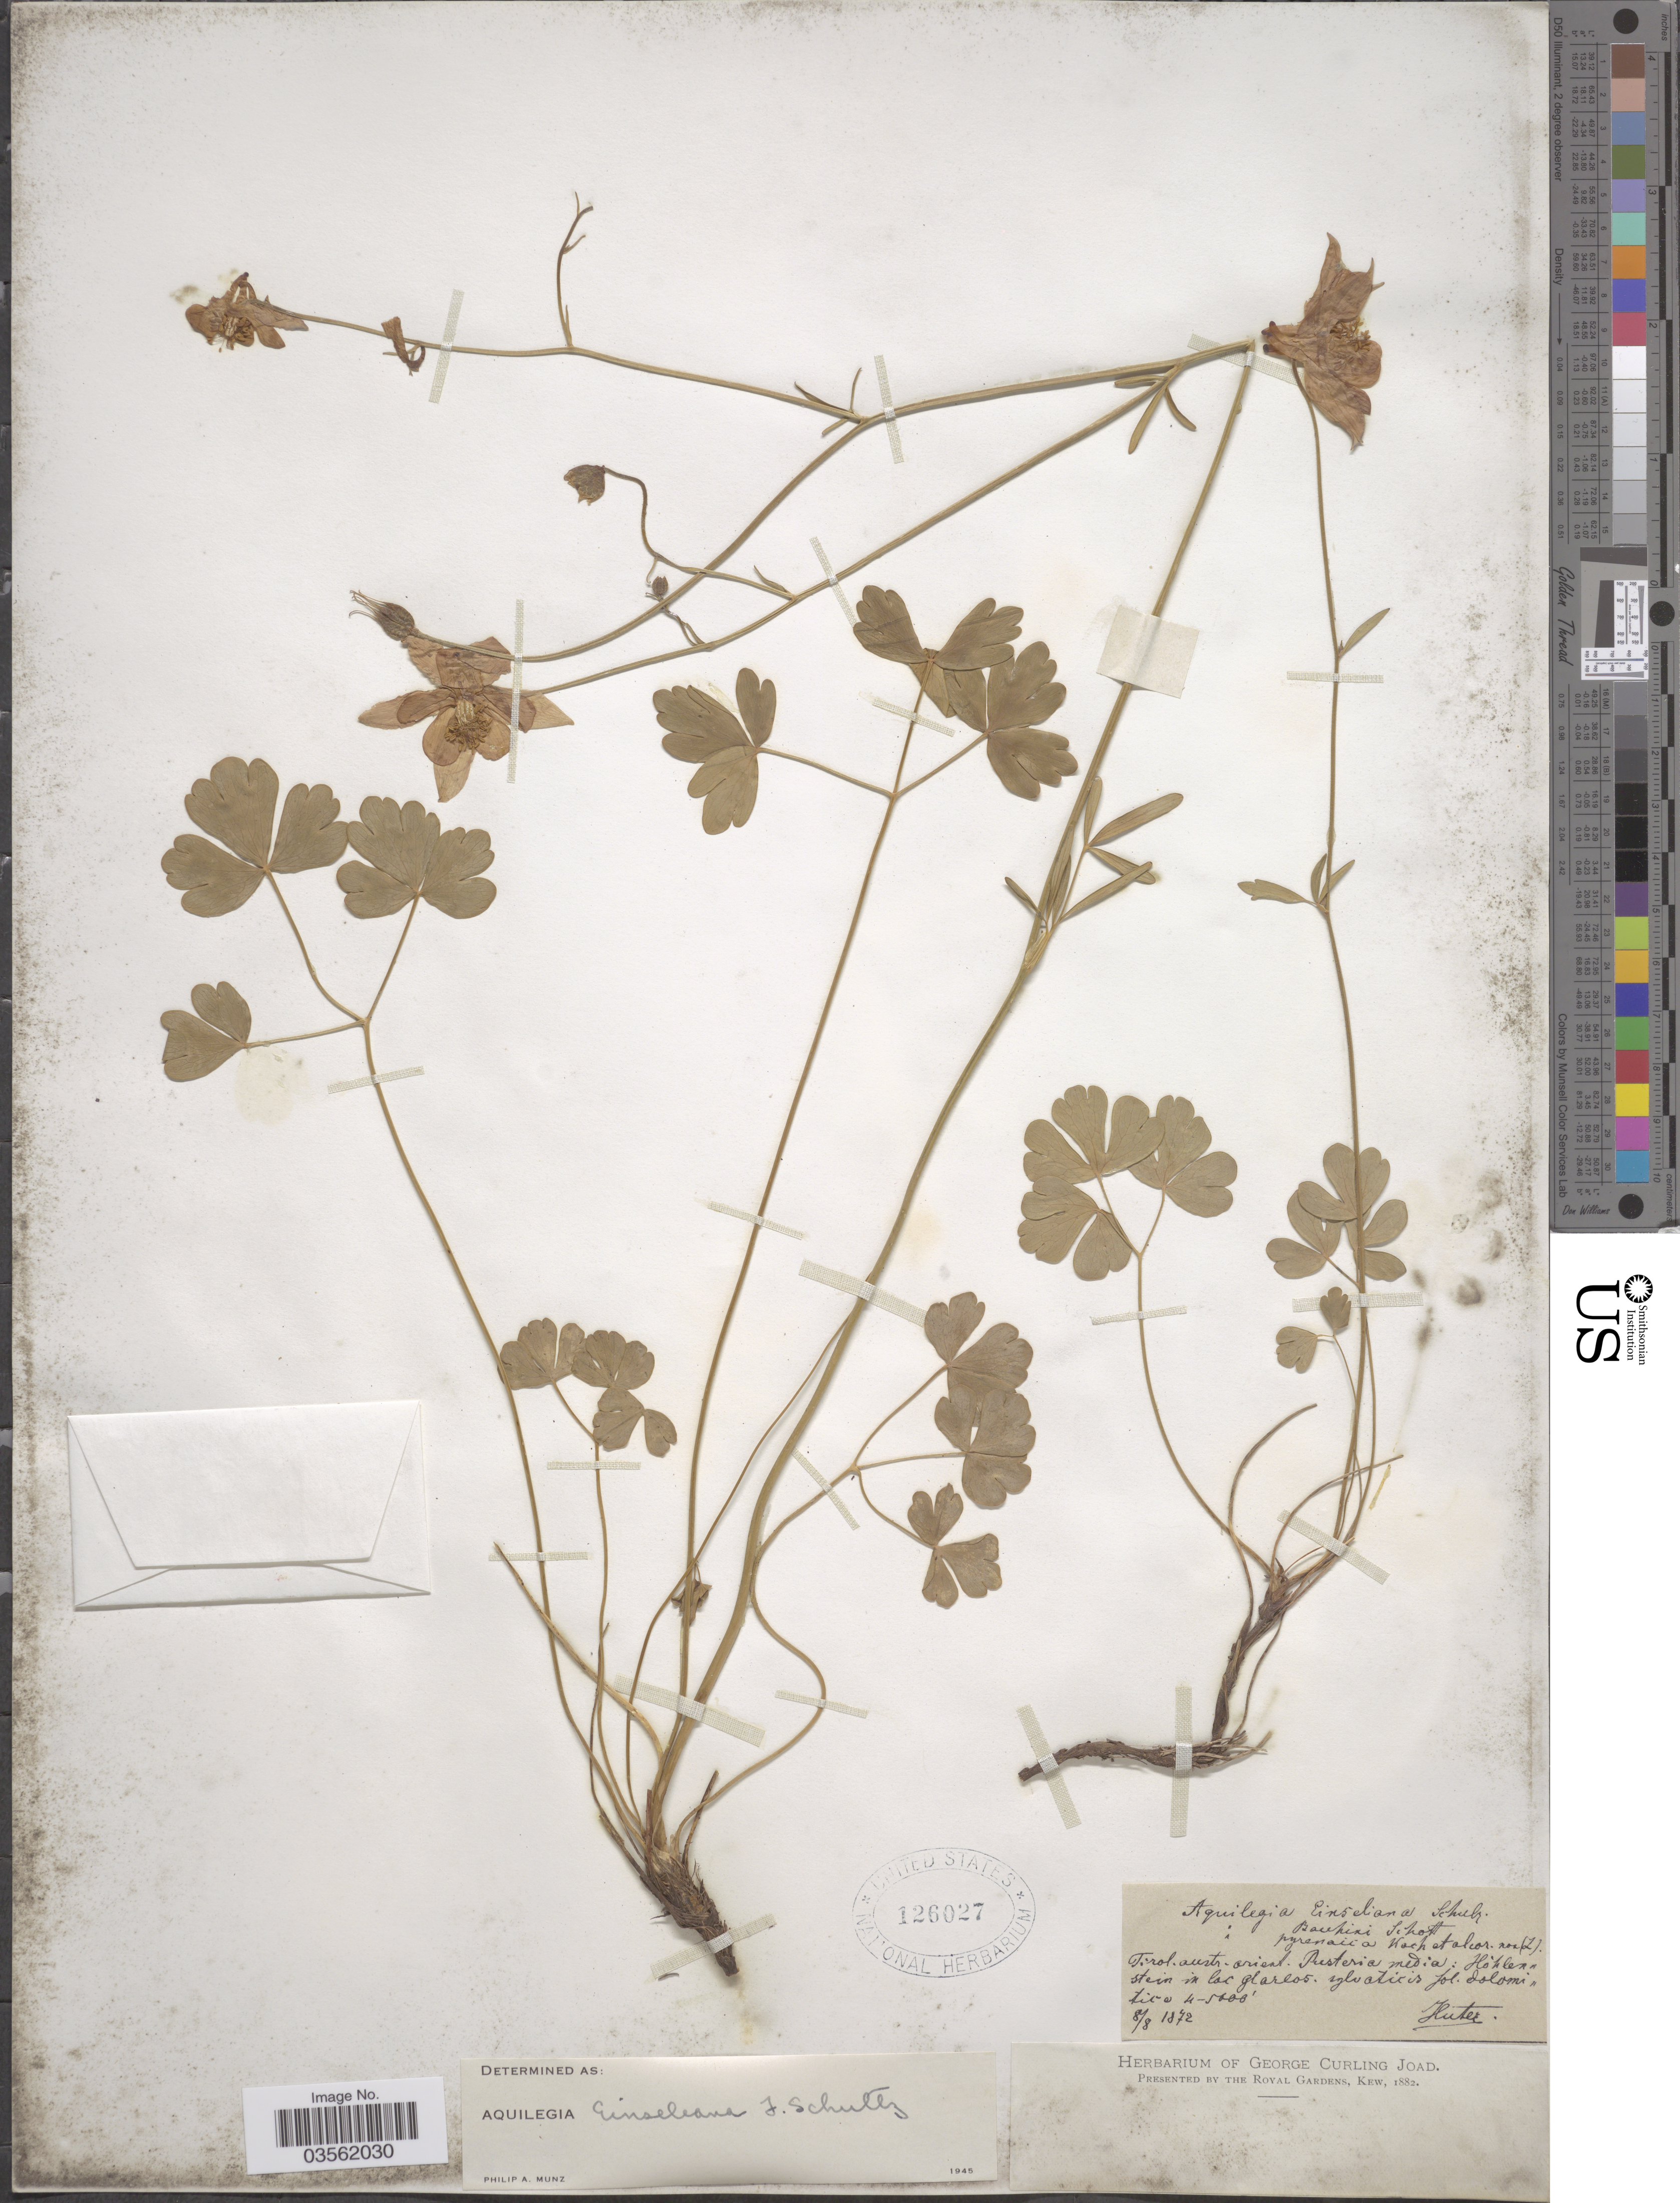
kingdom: Plantae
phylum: Tracheophyta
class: Magnoliopsida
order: Ranunculales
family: Ranunculaceae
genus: Aquilegia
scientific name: Aquilegia einseleana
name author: F.W. Schultz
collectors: -. Huter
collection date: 1872-08-08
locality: Tirol. austr. orient. Pusteria media: Hohlenn stein in lac glareos. sylvaticis fol. dolomintito.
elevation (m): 1219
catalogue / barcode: US 126027